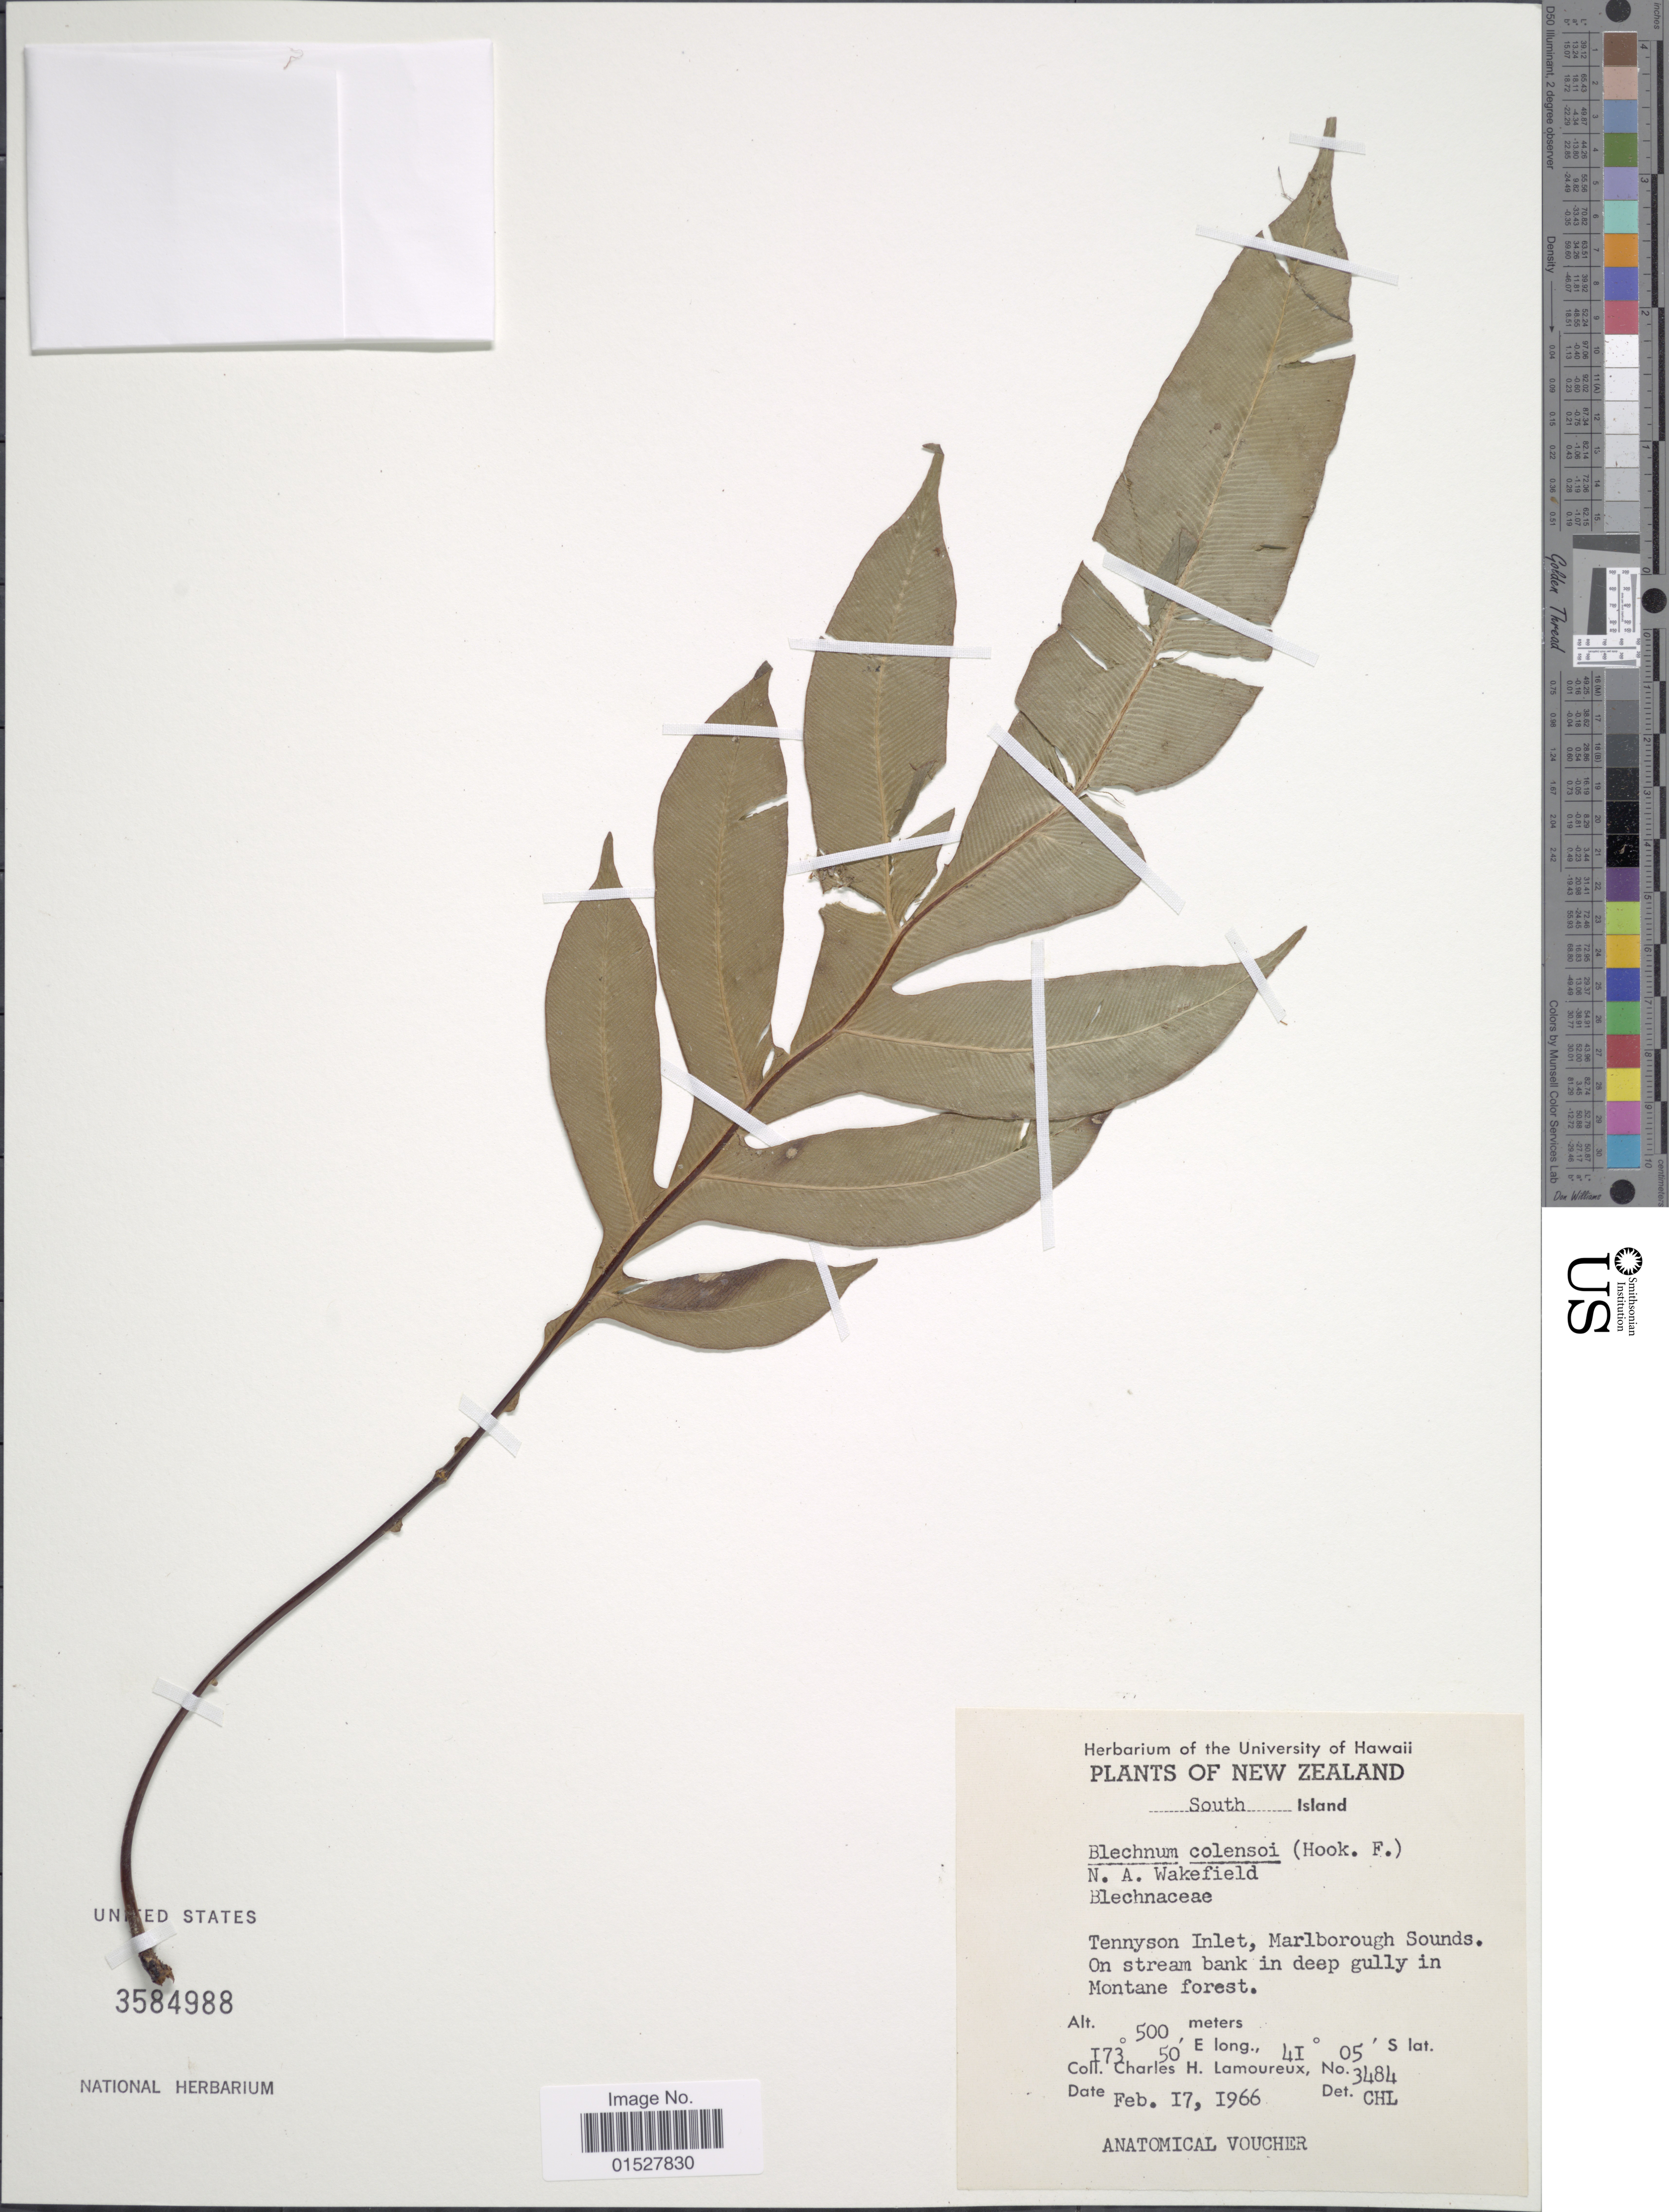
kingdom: Plantae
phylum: Tracheophyta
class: Polypodiopsida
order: Polypodiales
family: Blechnaceae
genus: Blechnum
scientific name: Blechnum colensoi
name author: (Hook. f.) N.A. Wakef.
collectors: C. Lamourex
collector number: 3484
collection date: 1966-02-17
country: New Zealand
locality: South Island, Tennyson Inlet, Marlborough Sounds, on stream bank in deep gully in montane forest.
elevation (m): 500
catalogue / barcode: US 3584988